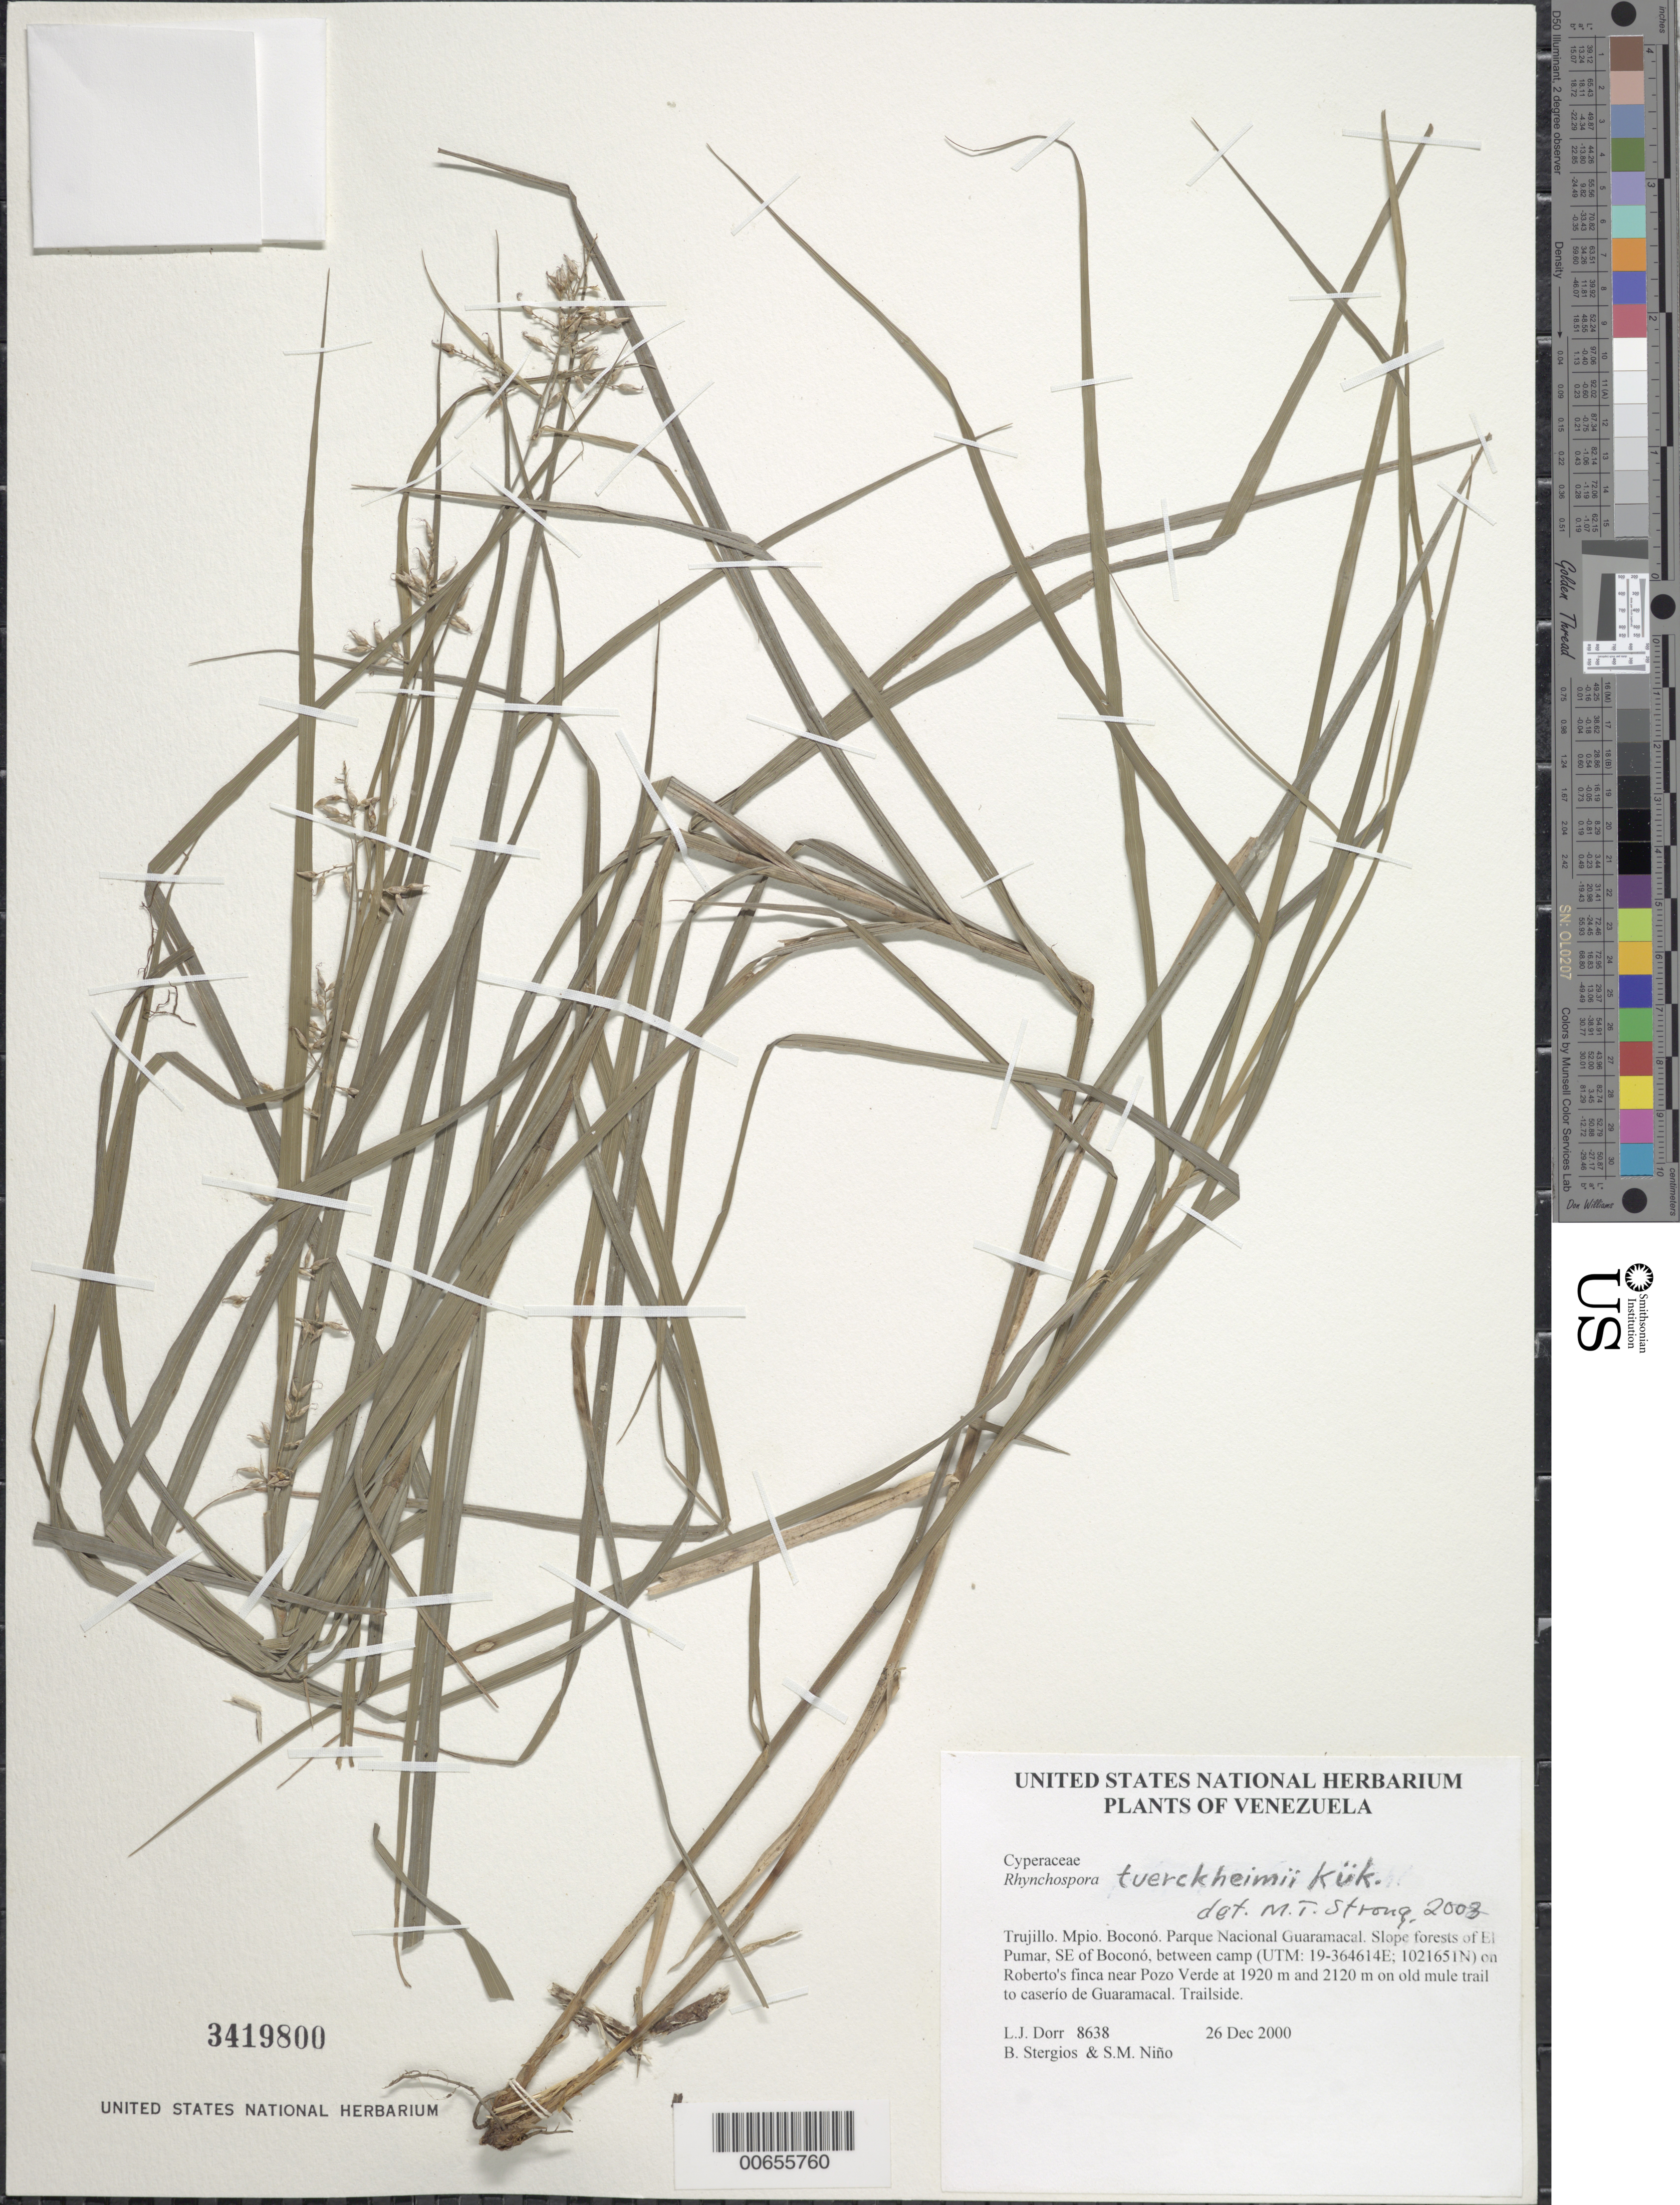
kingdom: Plantae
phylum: Tracheophyta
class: Liliopsida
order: Poales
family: Cyperaceae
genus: Rhynchospora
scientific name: Rhynchospora tuerckheimii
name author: C.B. Clarke ex Kük.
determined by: Strong, Mark T., (BOT), Smithsonian Institution - National Museum of Natural History (UNITED STATES)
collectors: L. J. Dorr, B. G. Stergios & S. M. Niño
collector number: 8638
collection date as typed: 26 Dec 2000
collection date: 2000-12-26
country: Venezuela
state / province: Trujillo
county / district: Boconó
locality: Parque Nacional Guaramacal. El Pumar, SE of Boconó, between camp on Roberto's finca near Pozo Verde at 1920 m and 2120 m on old mule trail to caserío de Guaramacal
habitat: Trailside.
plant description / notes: PORT, US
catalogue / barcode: US 3419800